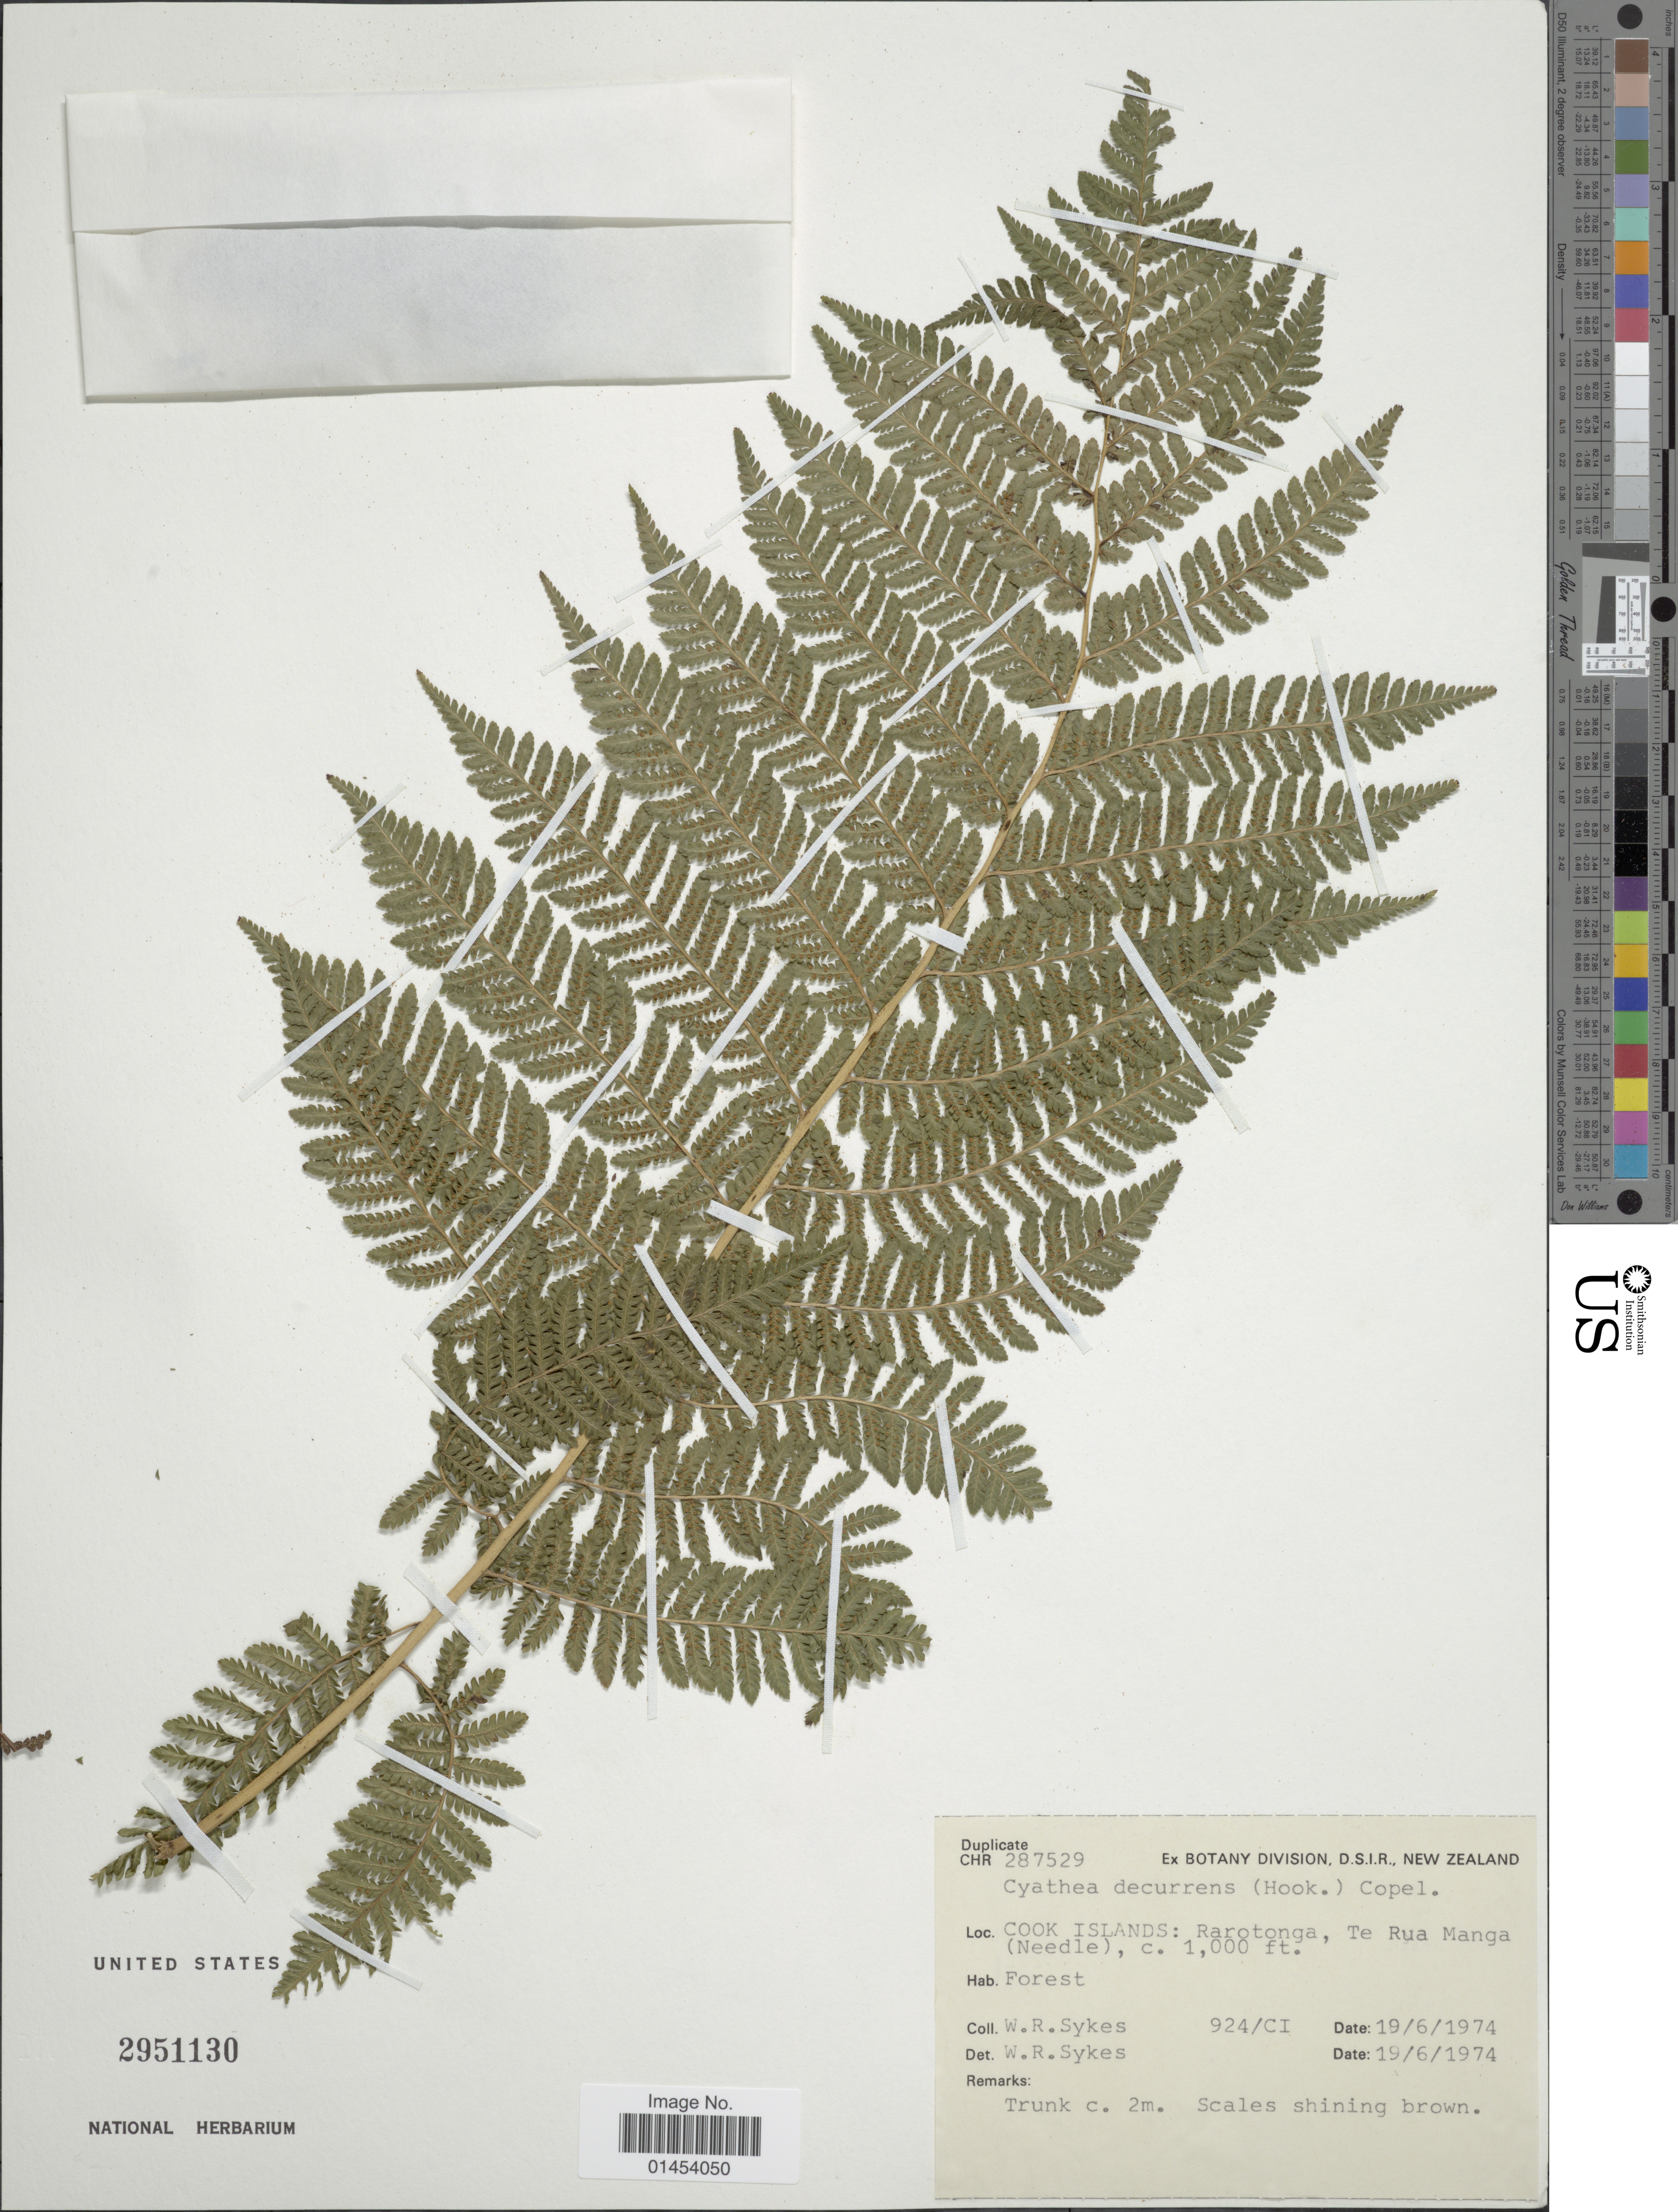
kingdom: Plantae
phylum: Tracheophyta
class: Polypodiopsida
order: Cyatheales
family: Cyatheaceae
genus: Cyathea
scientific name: Cyathea decurrens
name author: (Hook.) Copel.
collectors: W. R. Sykes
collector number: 924/CI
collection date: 1974-06-19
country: Cook Islands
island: Rarotonga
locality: Rarotonga, Te Rua Manga (Needle)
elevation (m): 305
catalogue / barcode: US 2951130